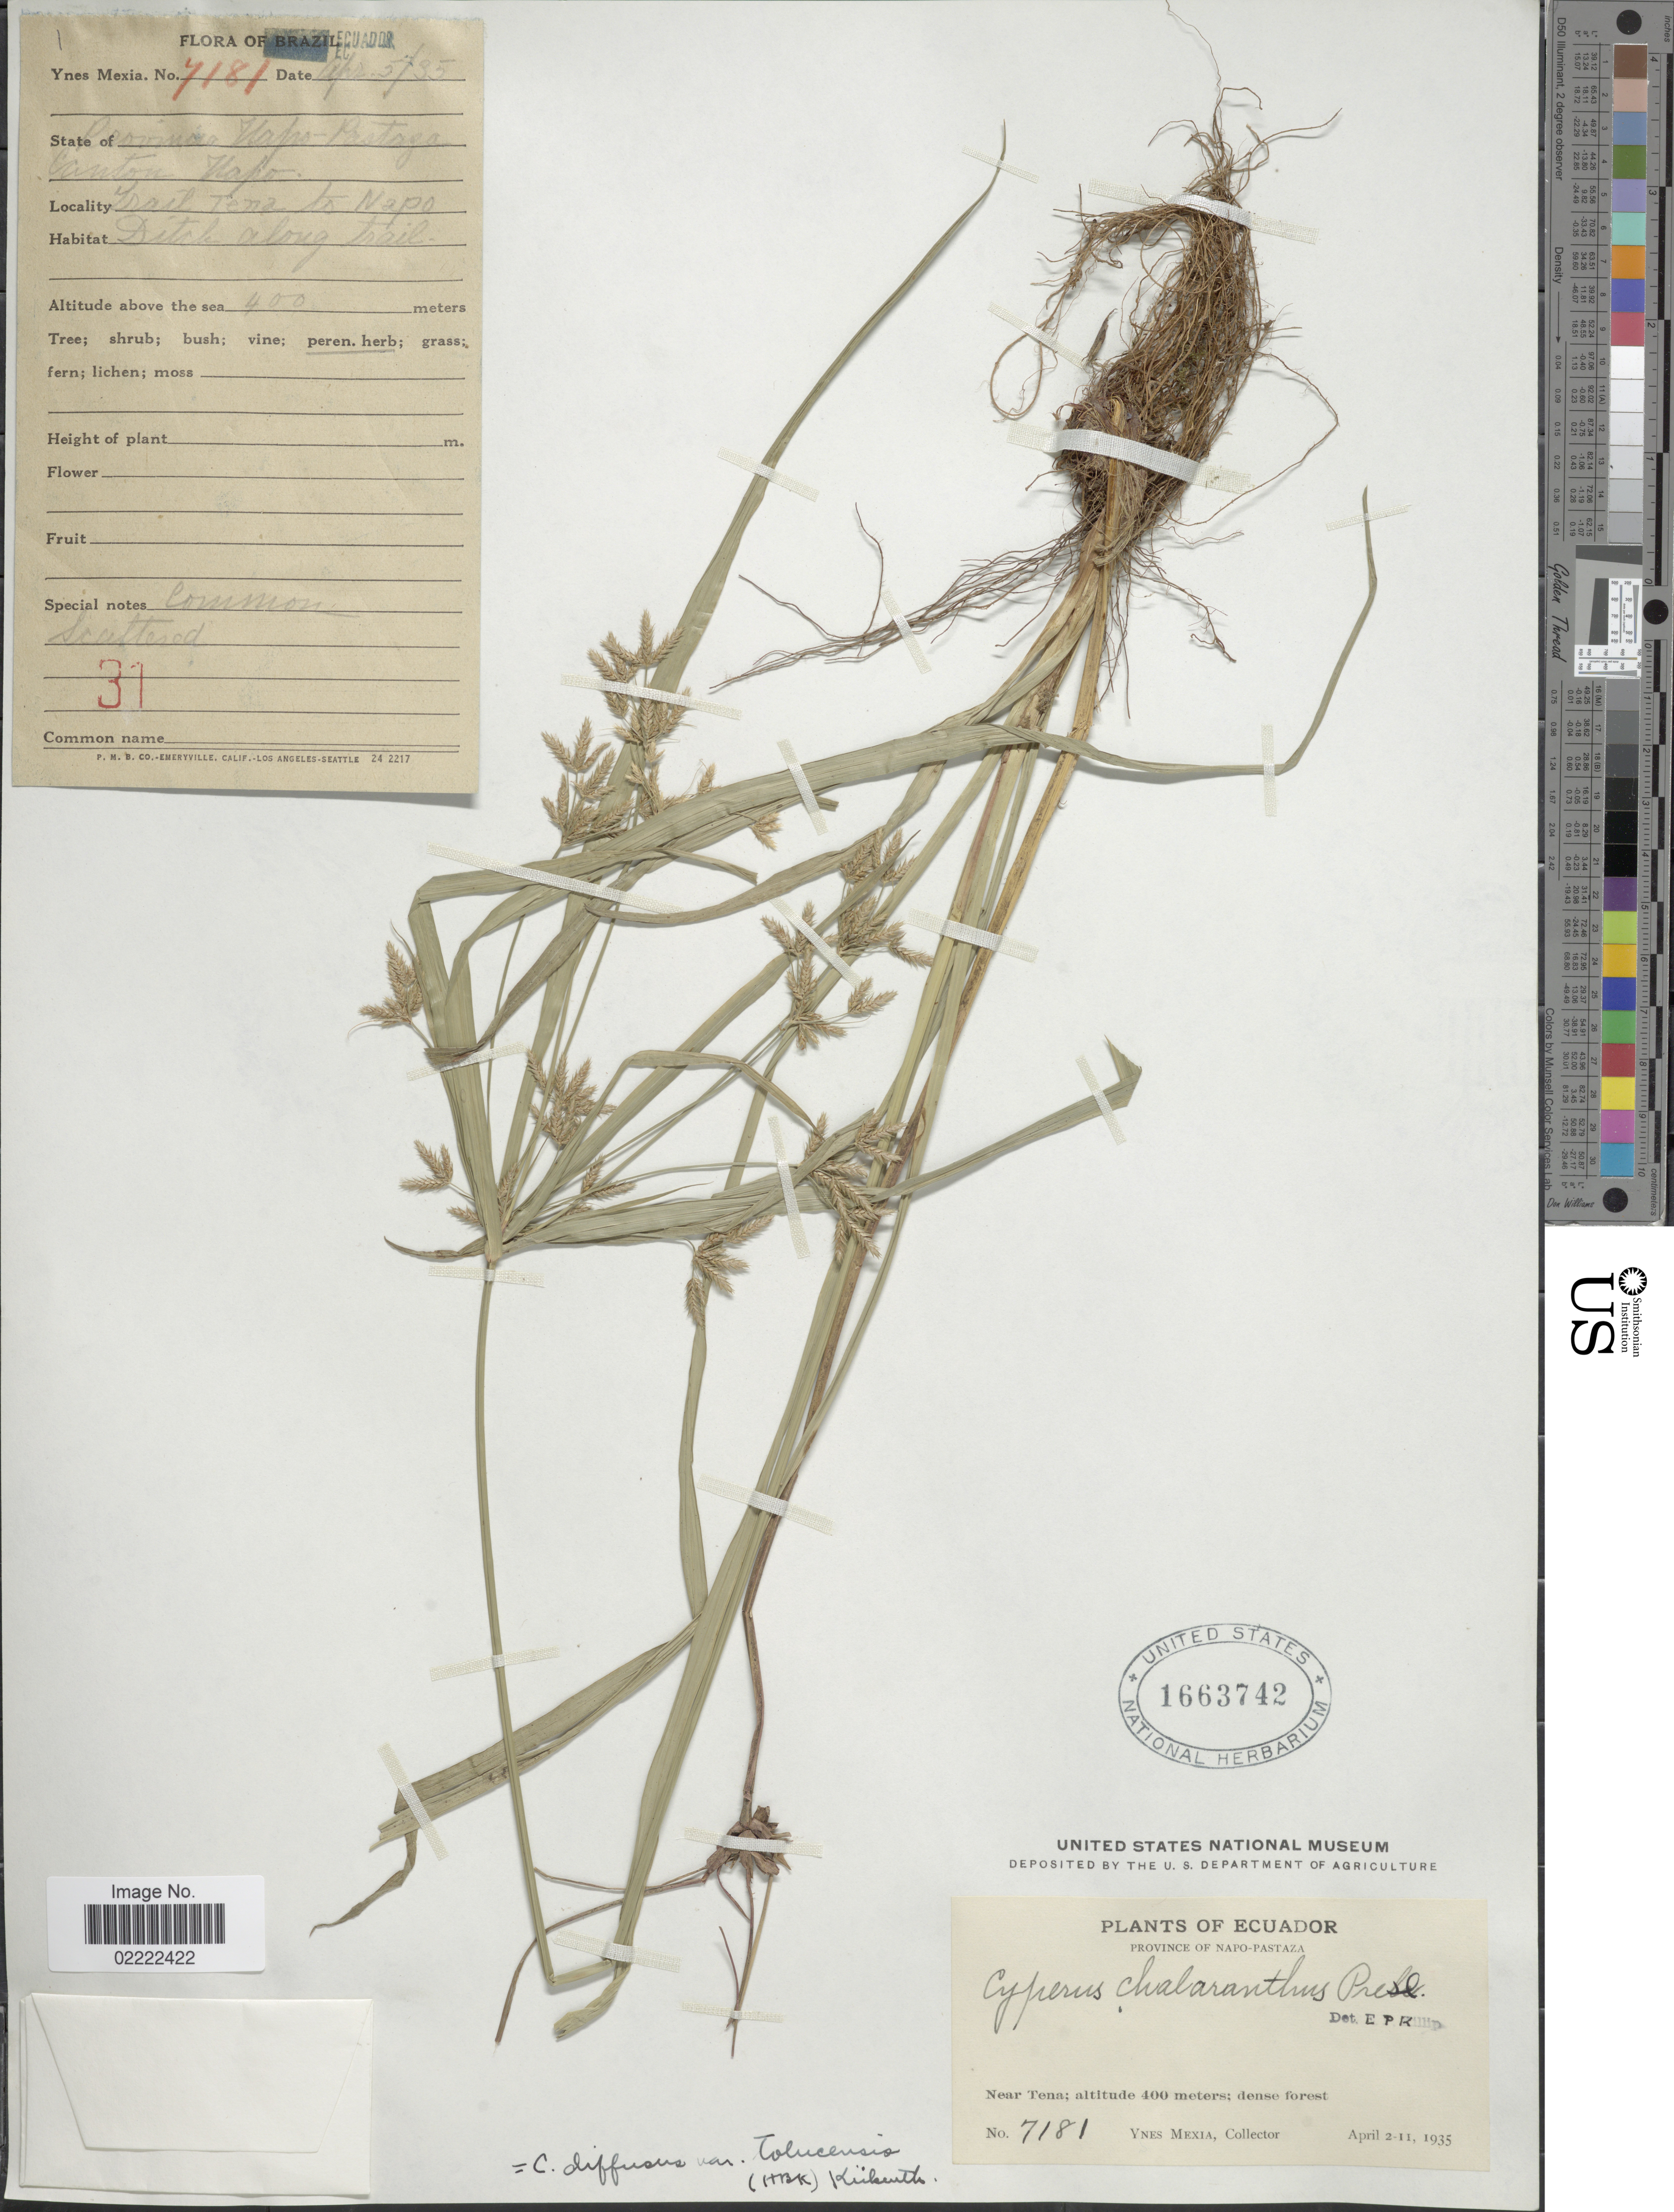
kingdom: Plantae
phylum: Tracheophyta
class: Liliopsida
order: Poales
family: Cyperaceae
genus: Cyperus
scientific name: Cyperus laxus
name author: Lam.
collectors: Y. Mexia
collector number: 7181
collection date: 1935-04-05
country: Ecuador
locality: Province of Napo-Pastaza. Near Tena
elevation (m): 400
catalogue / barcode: US 1663742